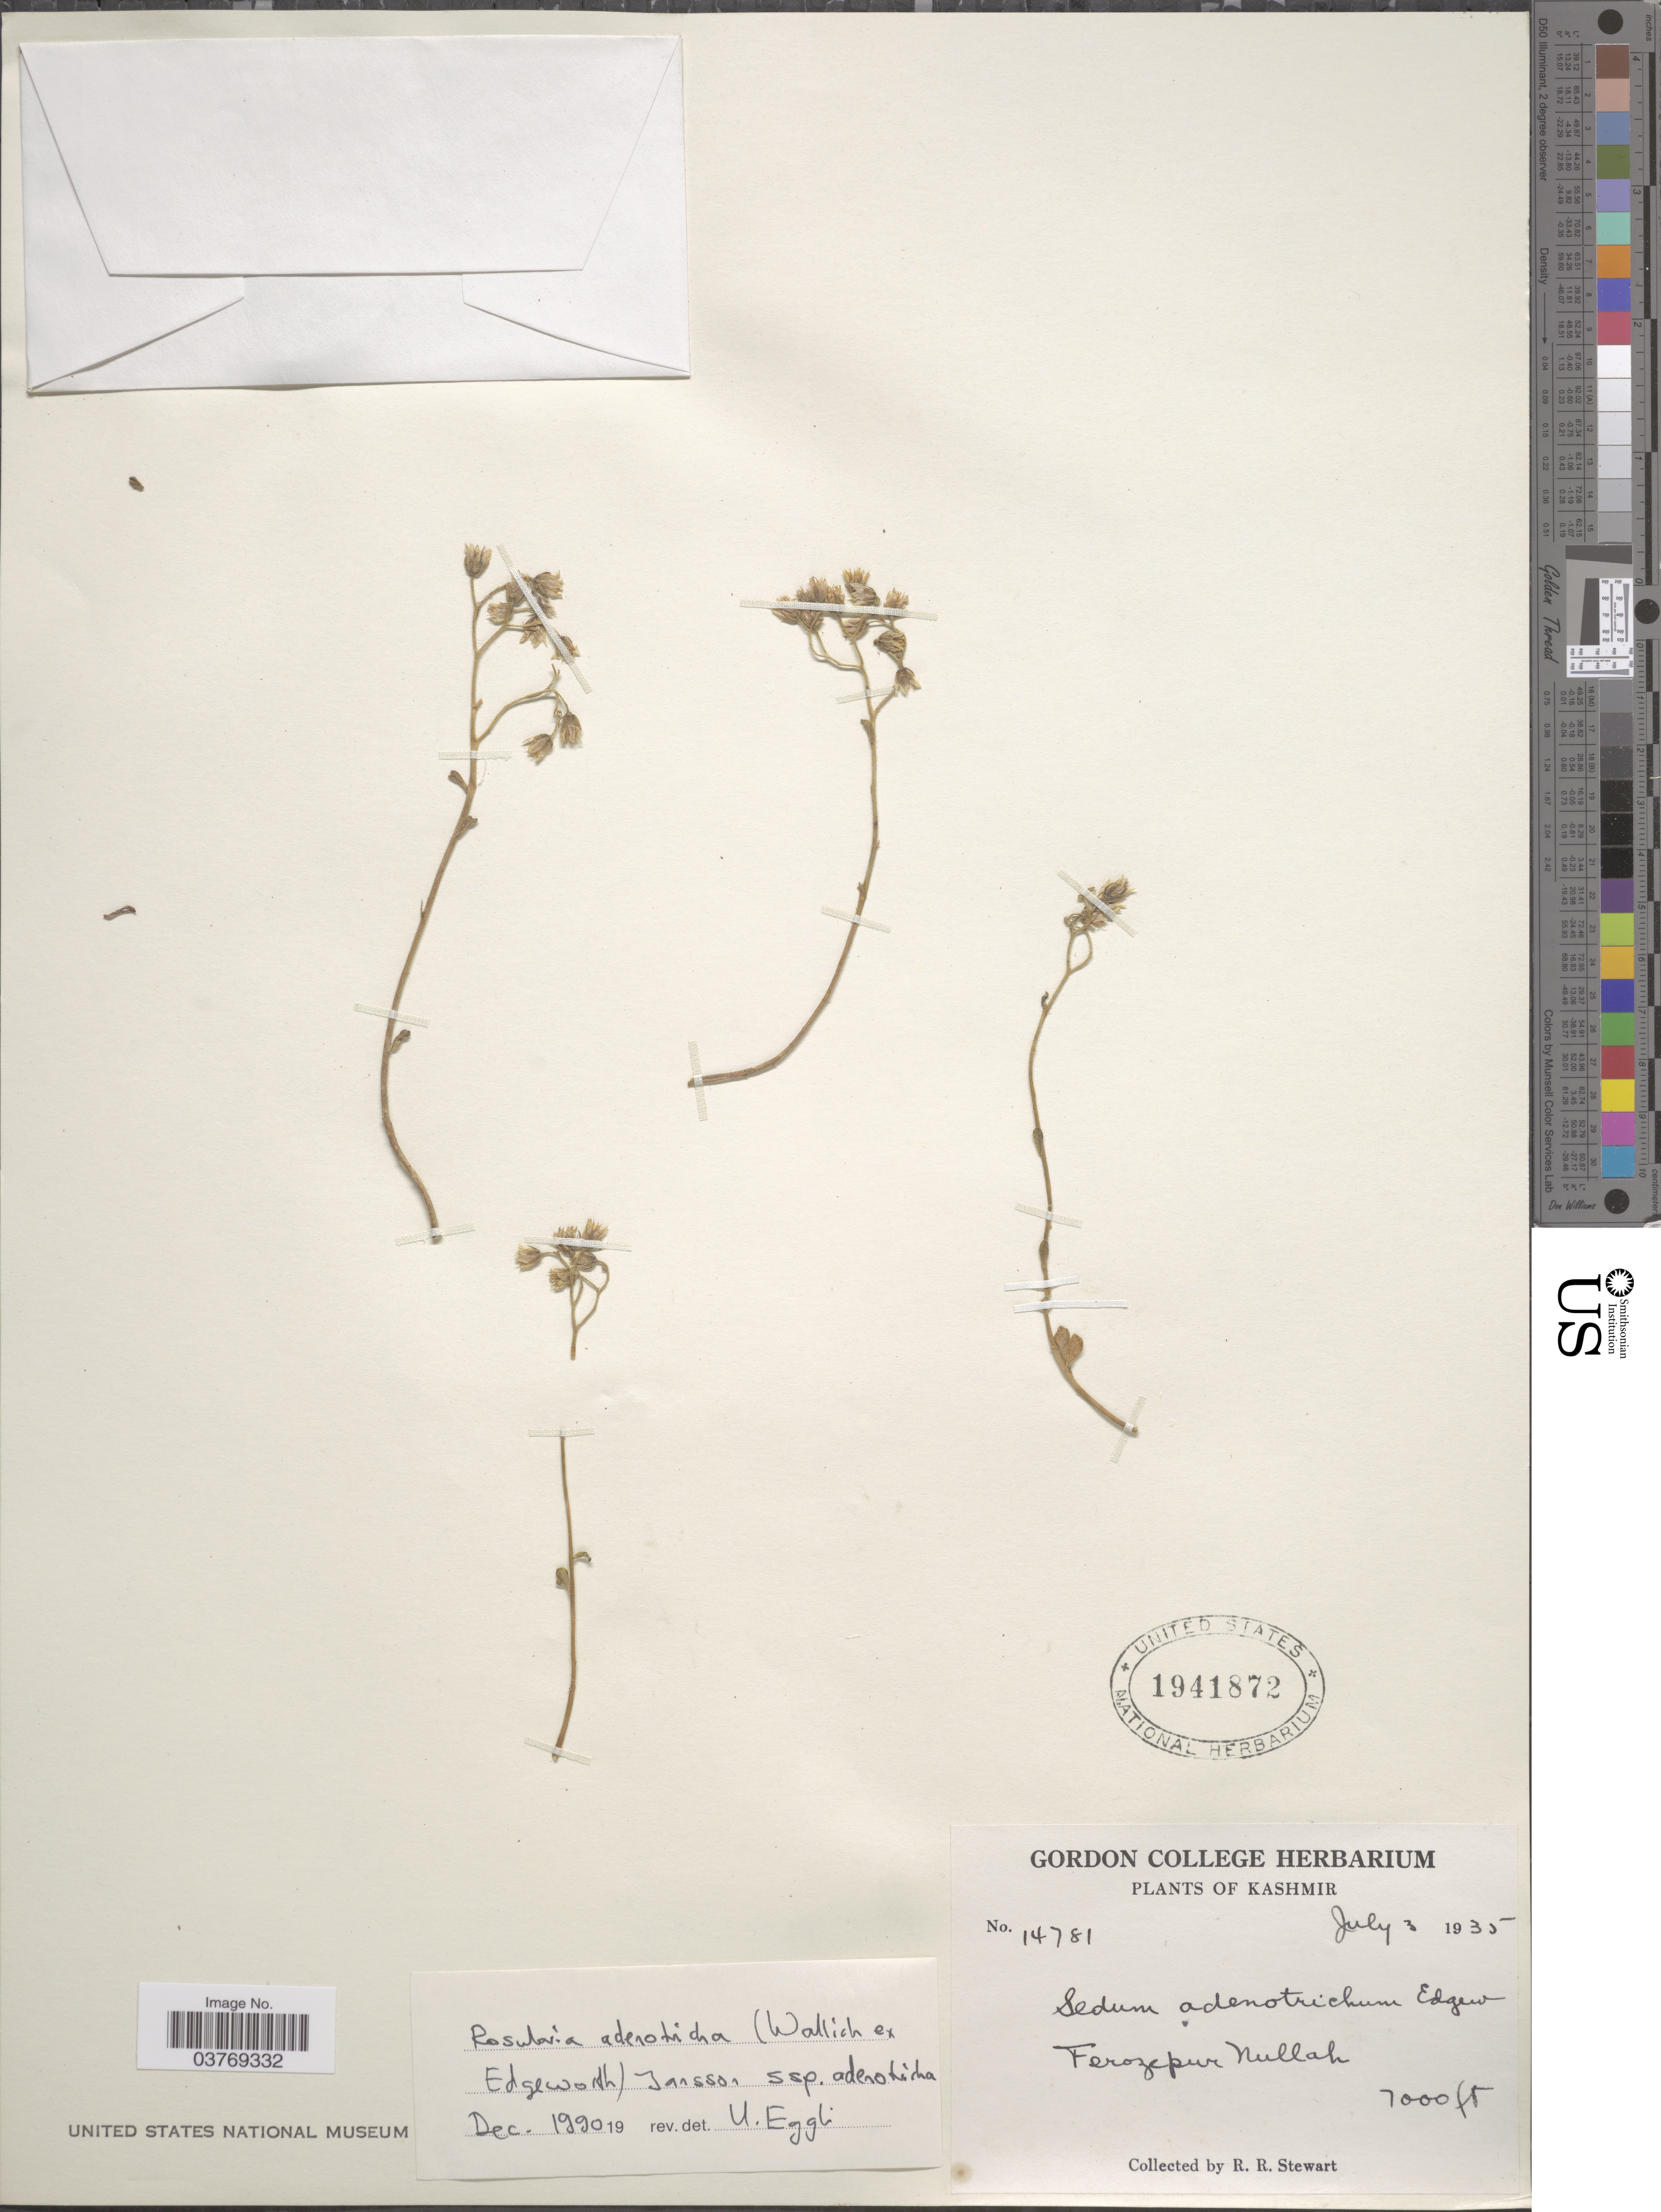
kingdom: Plantae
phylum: Tracheophyta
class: Magnoliopsida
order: Saxifragales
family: Crassulaceae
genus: Rosularia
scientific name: Rosularia adenotricha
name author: (Wall. ex Edgew.) C.-A. Jansson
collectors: R. Stewart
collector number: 14781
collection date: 1935-07-03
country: India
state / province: Jammu and Kashmir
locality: Kashmir. Ferozepur Nullah.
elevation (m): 2134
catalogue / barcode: US 1941872